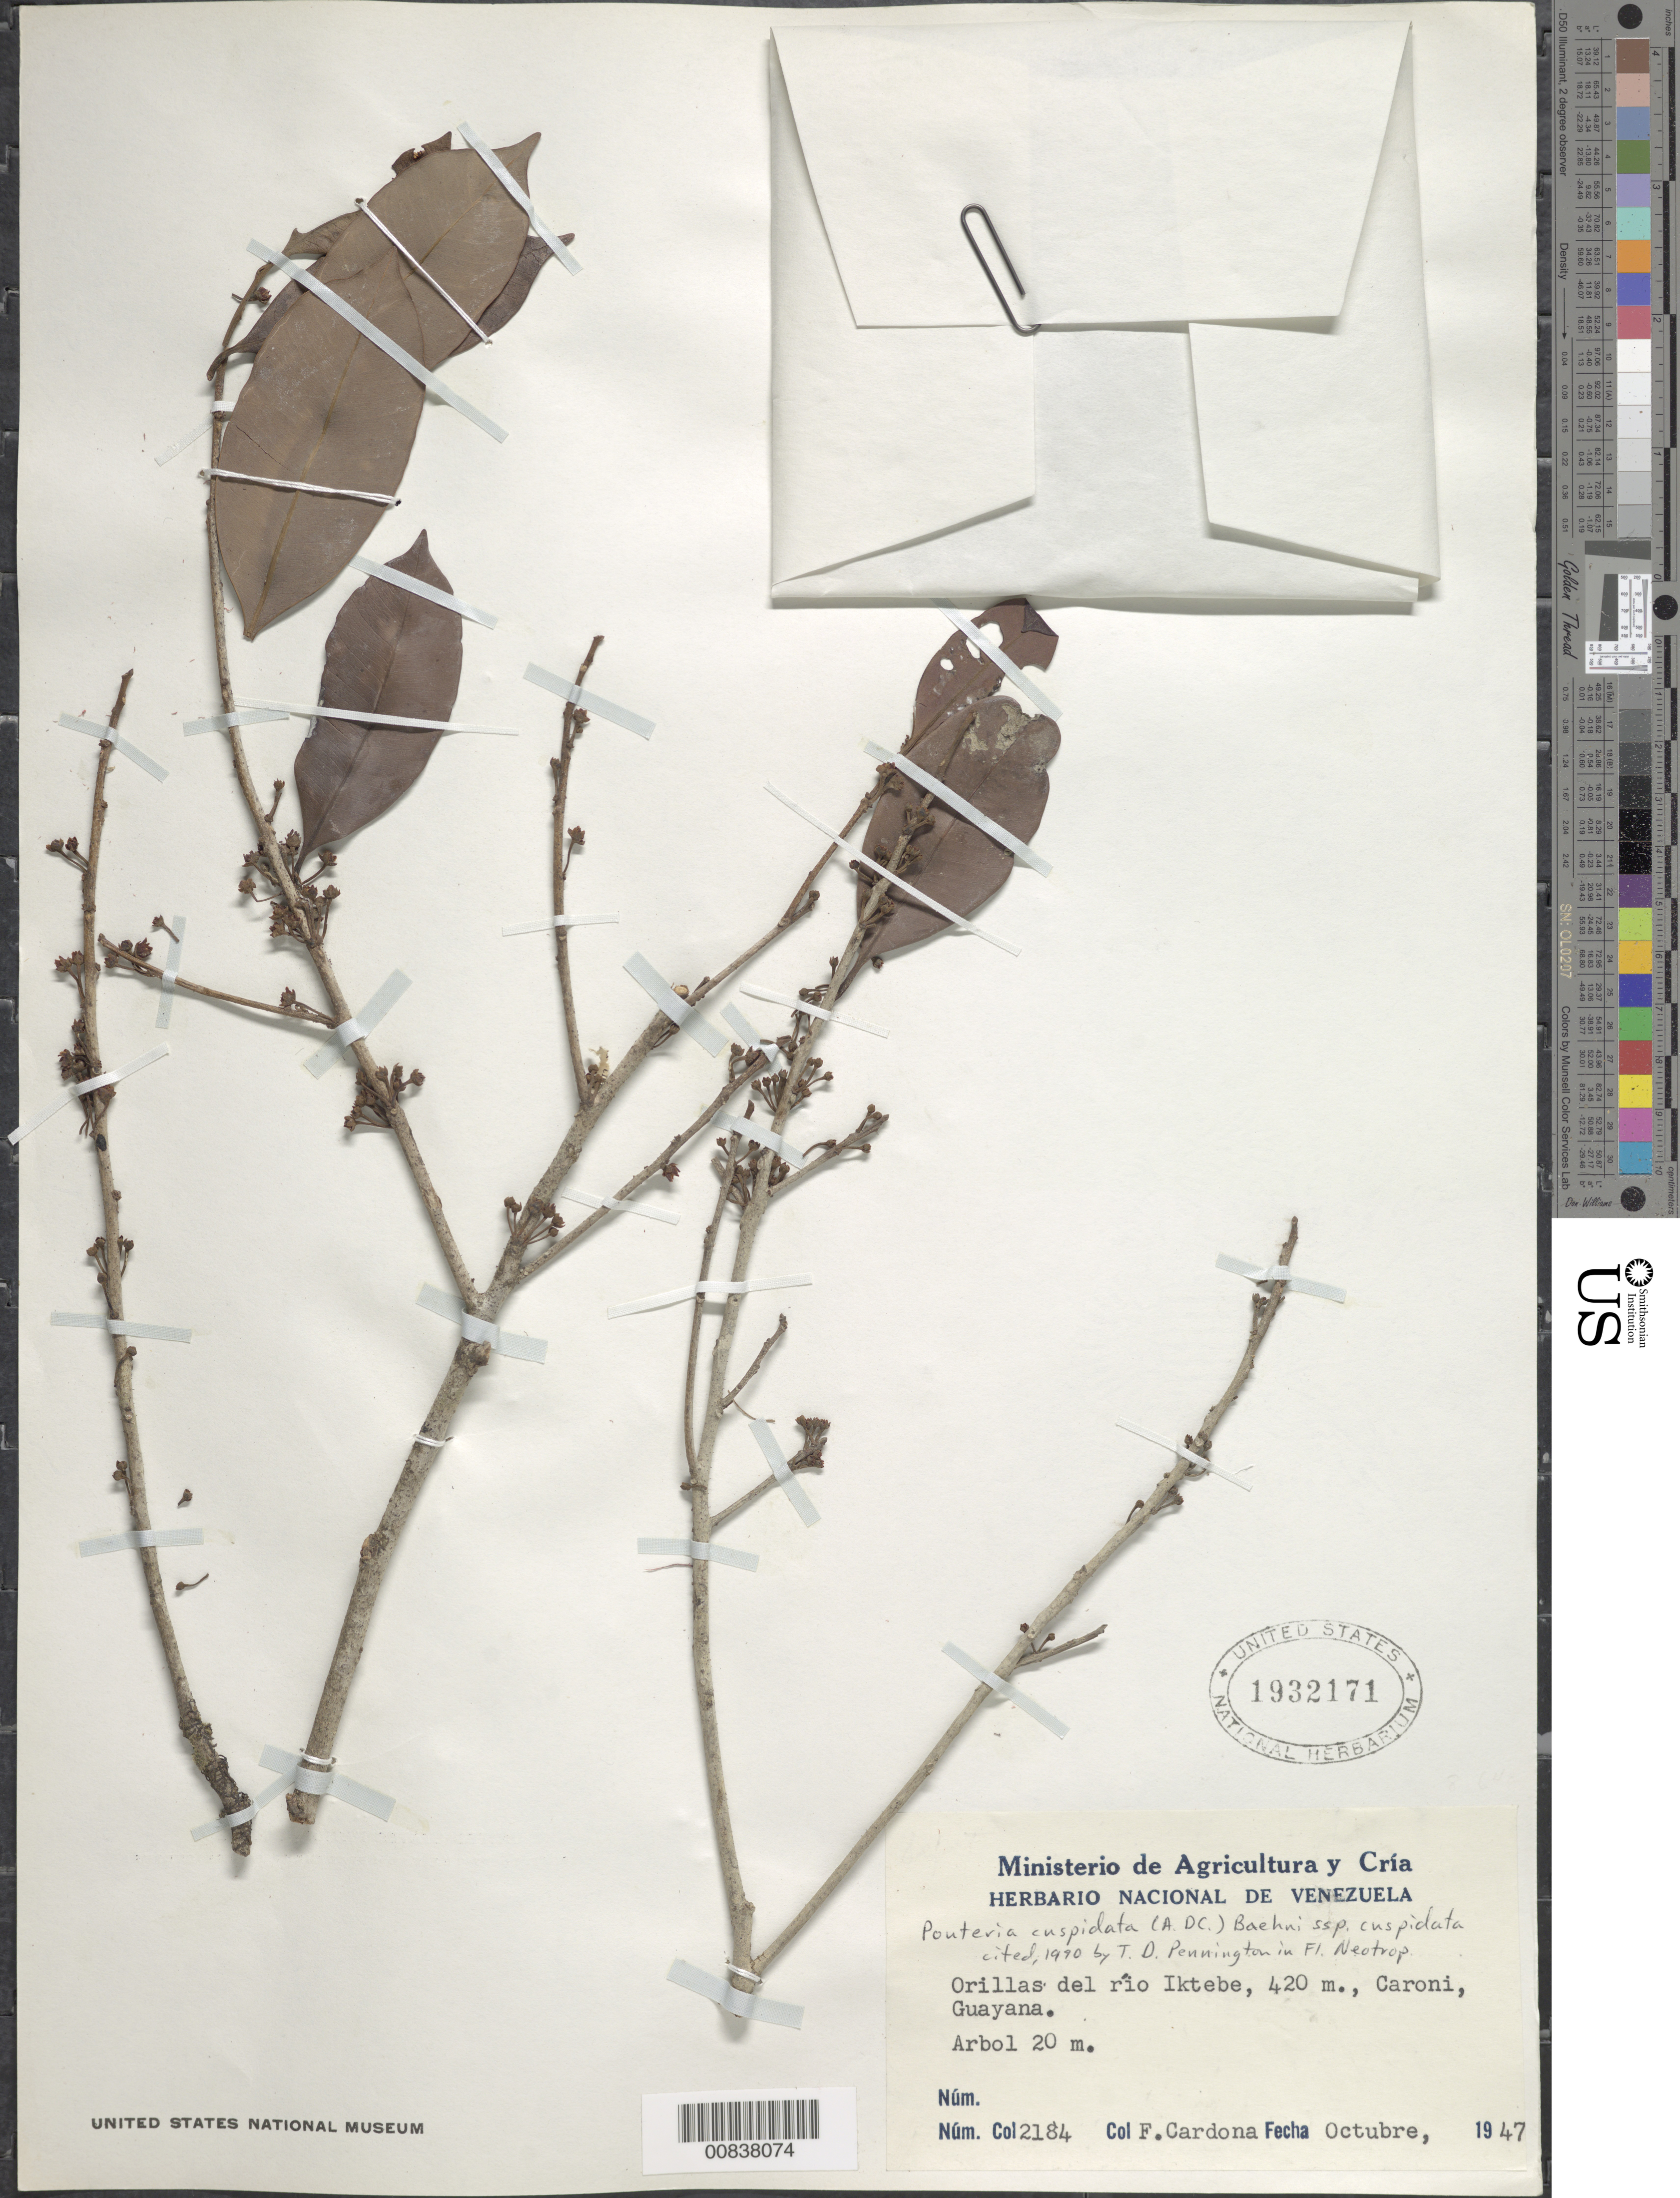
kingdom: Plantae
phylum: Tracheophyta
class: Magnoliopsida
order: Ericales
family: Sapotaceae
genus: Pouteria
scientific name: Pouteria cuspidata subsp. cuspidata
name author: (A. DC.) Baehni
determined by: Pennington, T. D., (K)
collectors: F. Cardona Puig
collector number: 2184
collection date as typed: Oct-47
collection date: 1947-10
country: Venezuela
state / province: Bolívar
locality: Río Ikteba, Caroní, Guayana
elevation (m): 420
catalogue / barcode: US 1932171